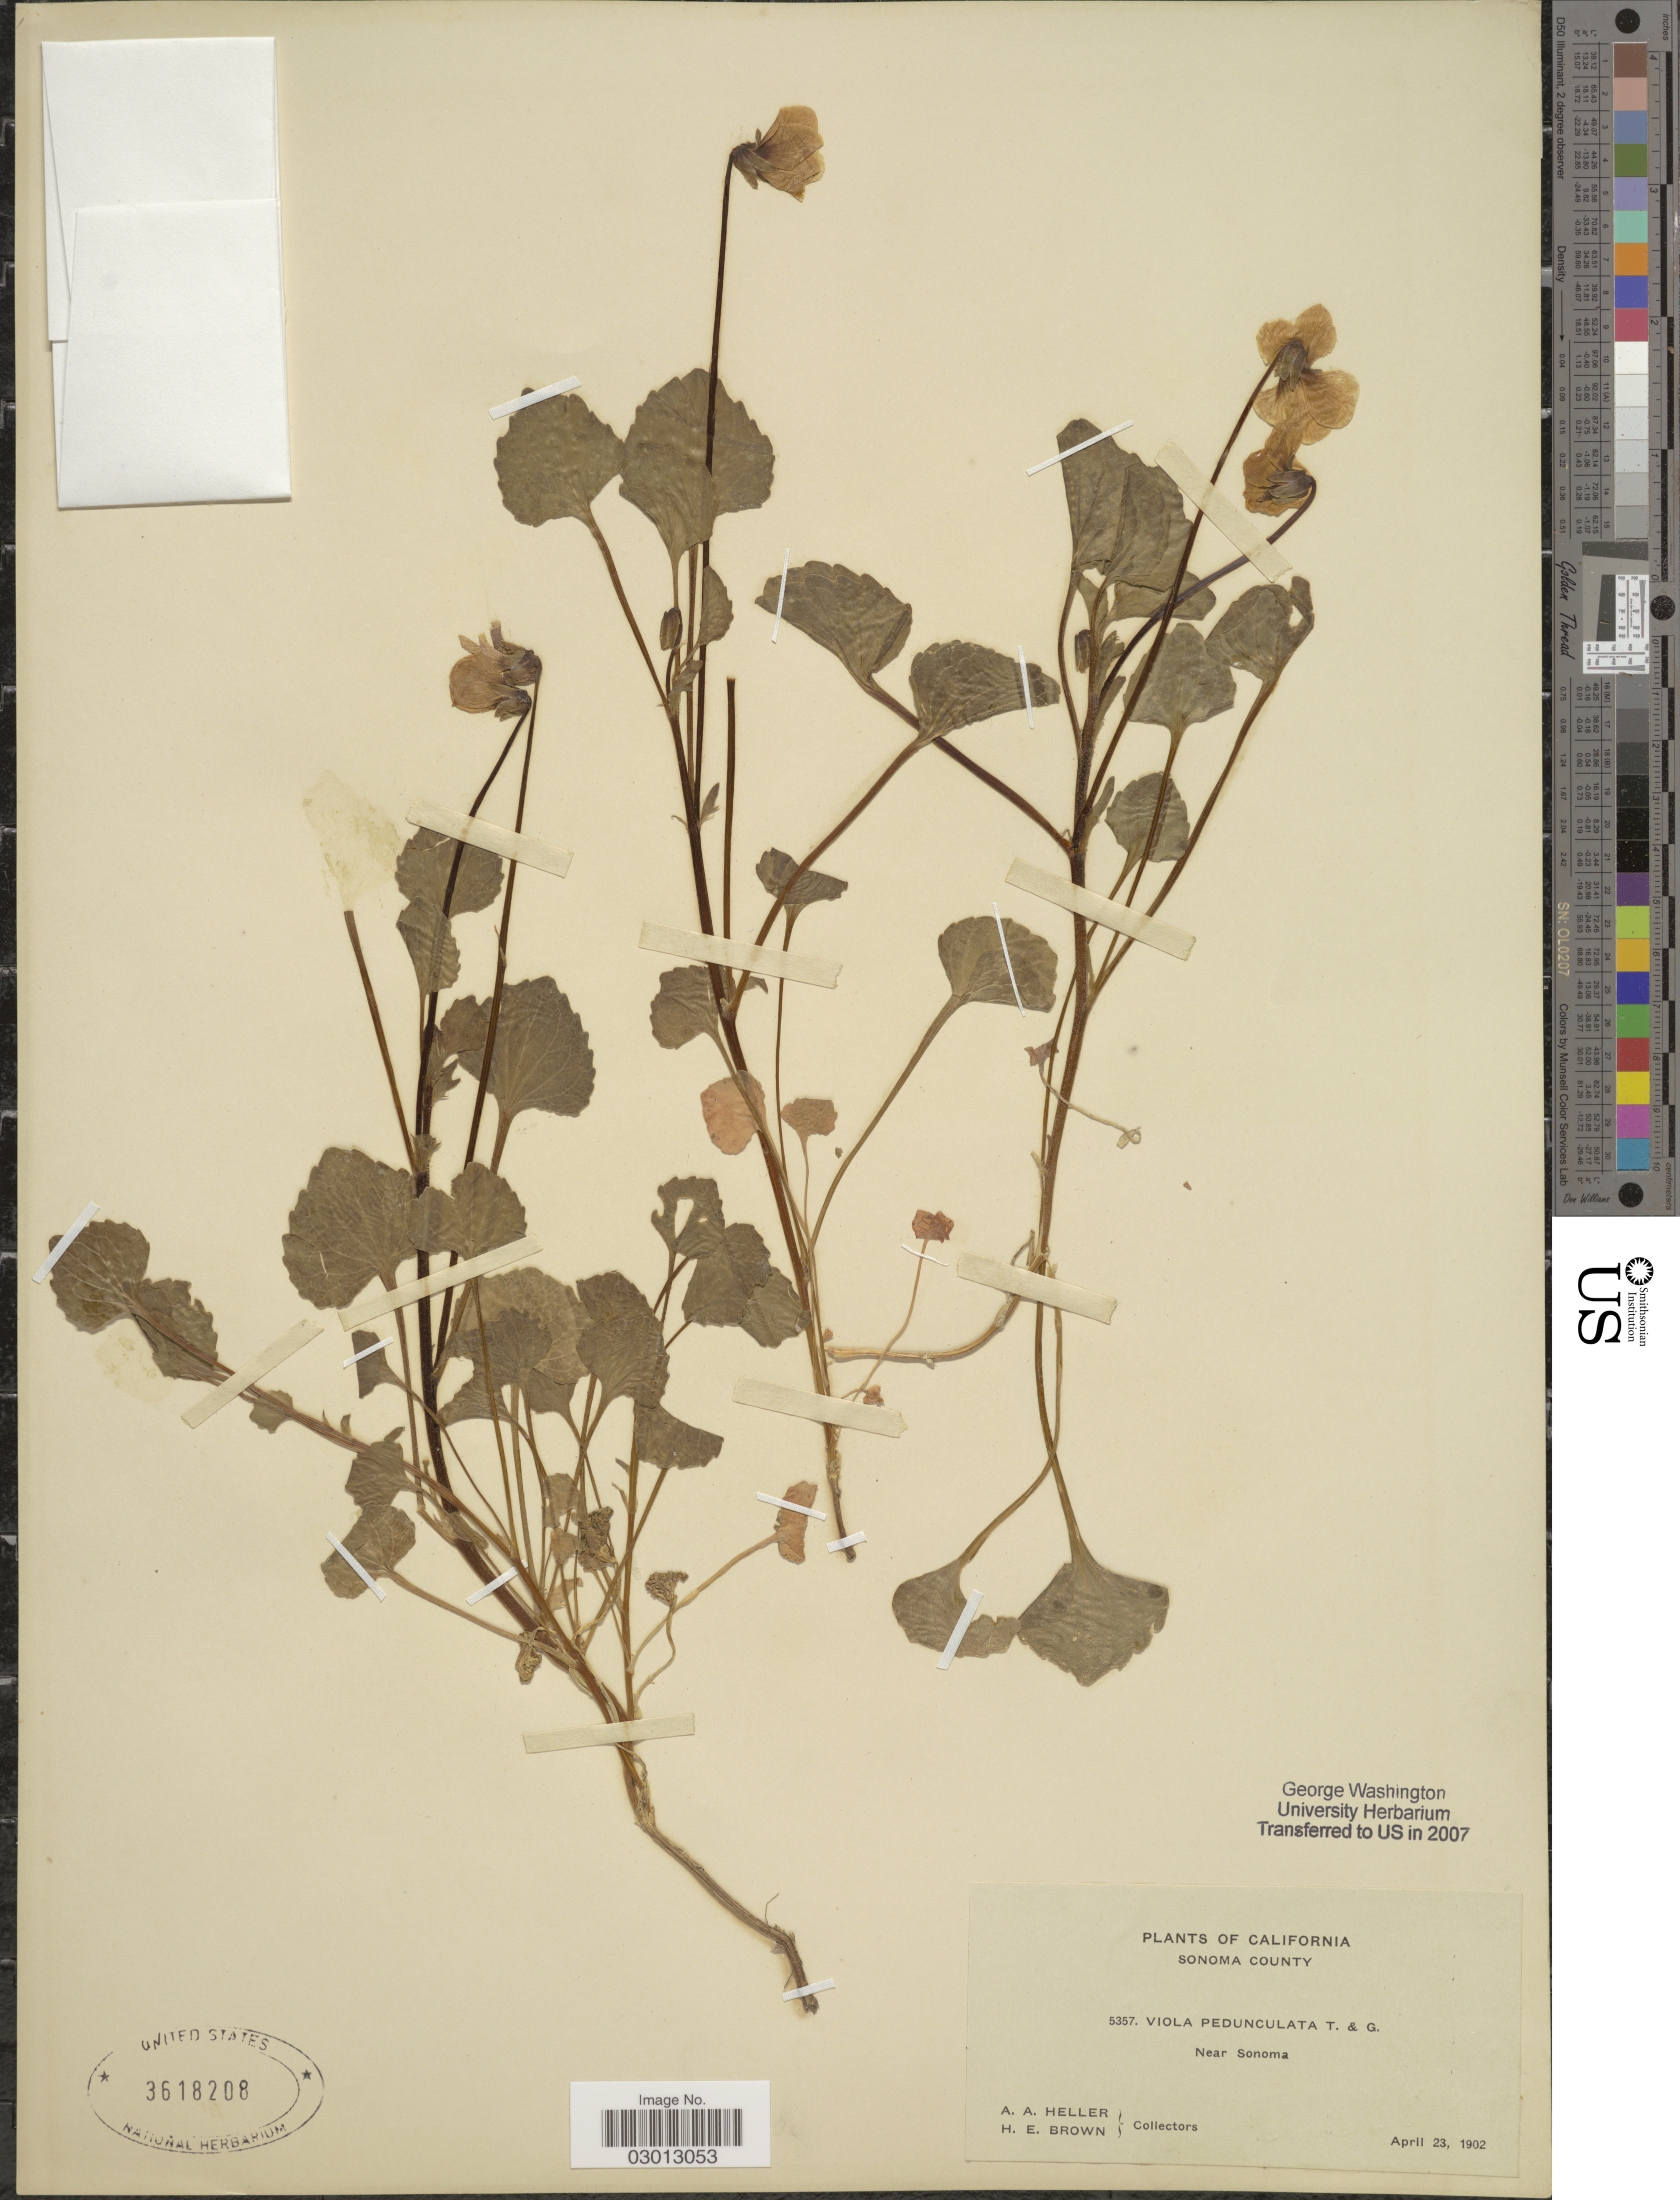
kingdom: Plantae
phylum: Tracheophyta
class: Magnoliopsida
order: Malpighiales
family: Violaceae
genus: Viola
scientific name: Viola pedunculata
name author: Torr. & A. Gray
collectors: A. A. Heller & H. E. Brown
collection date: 1902-04-23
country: United States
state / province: California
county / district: Sonoma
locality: Sonoma County. Near Sonoma.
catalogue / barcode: US 3618208